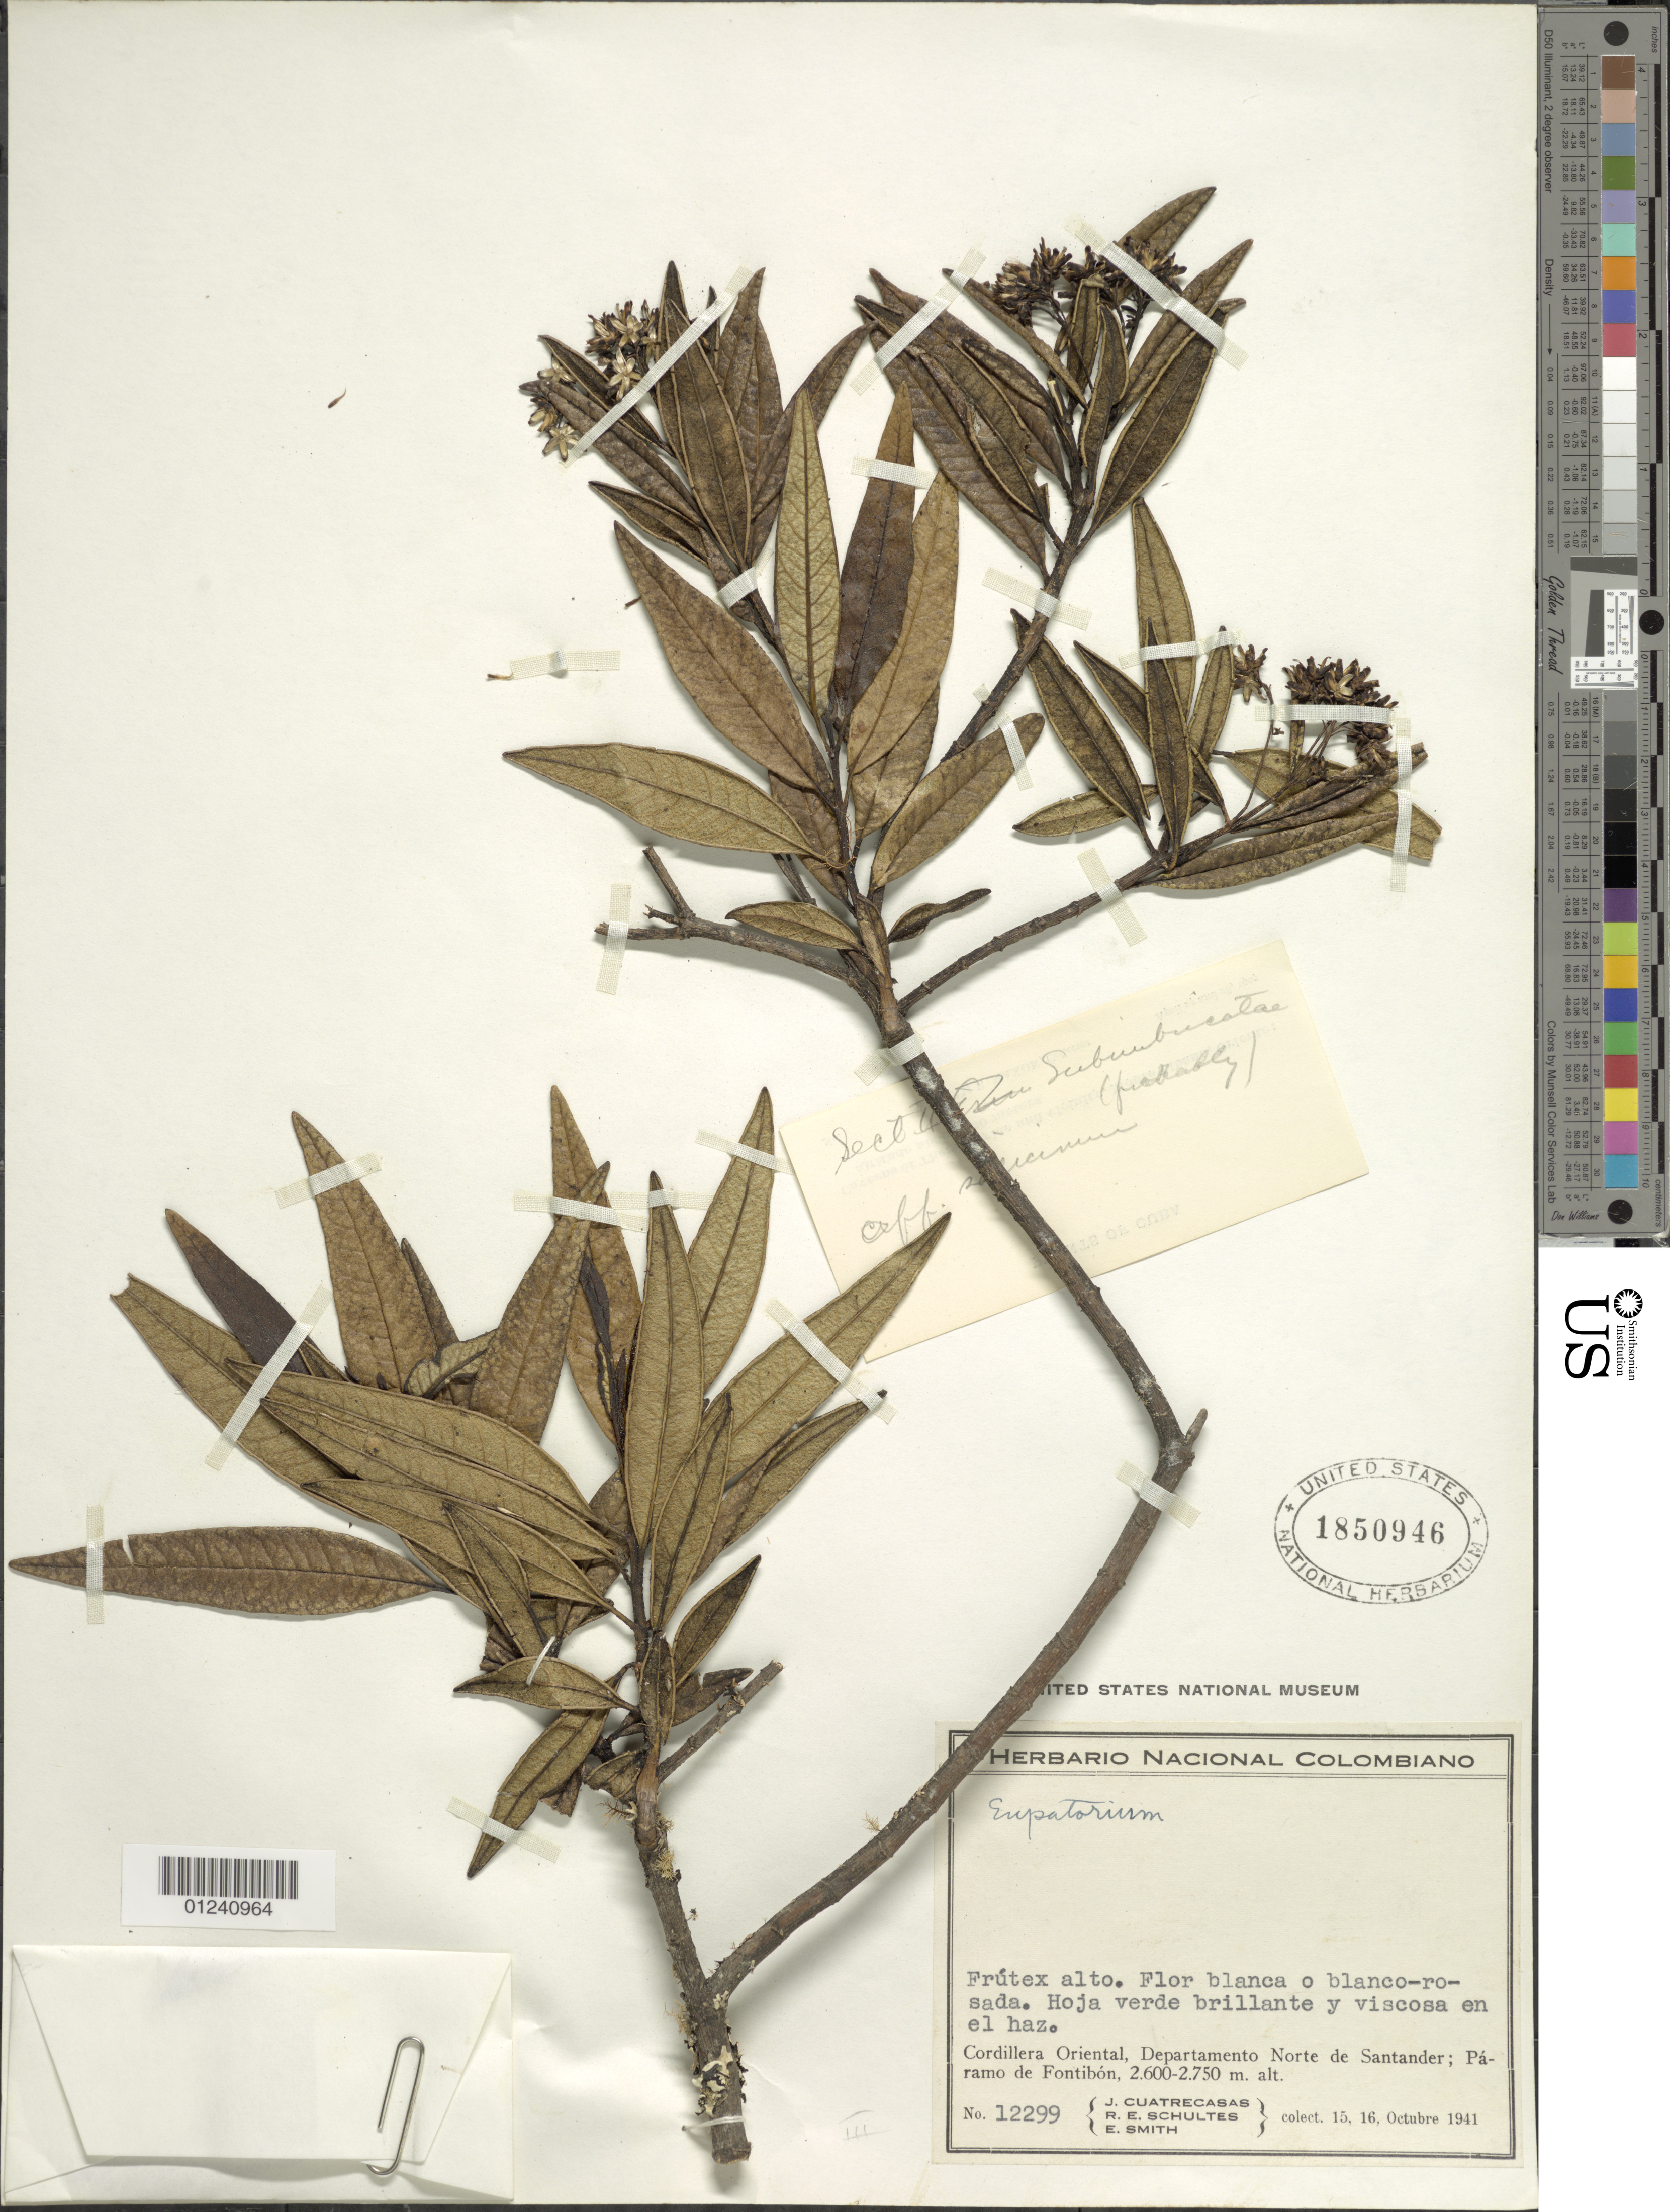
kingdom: Plantae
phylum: Tracheophyta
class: Magnoliopsida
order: Asterales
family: Asteraceae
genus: Ageratina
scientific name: Ageratina sp.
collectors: J. Cuatrecasas, R. E. Schultes & C. E. Smith Jr.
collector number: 12299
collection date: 1941-10-15/1941-10-16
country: Colombia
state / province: Norte de Santander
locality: Cordillera Oriental: Páramo de Fontibón.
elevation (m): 2600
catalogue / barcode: US 1850946